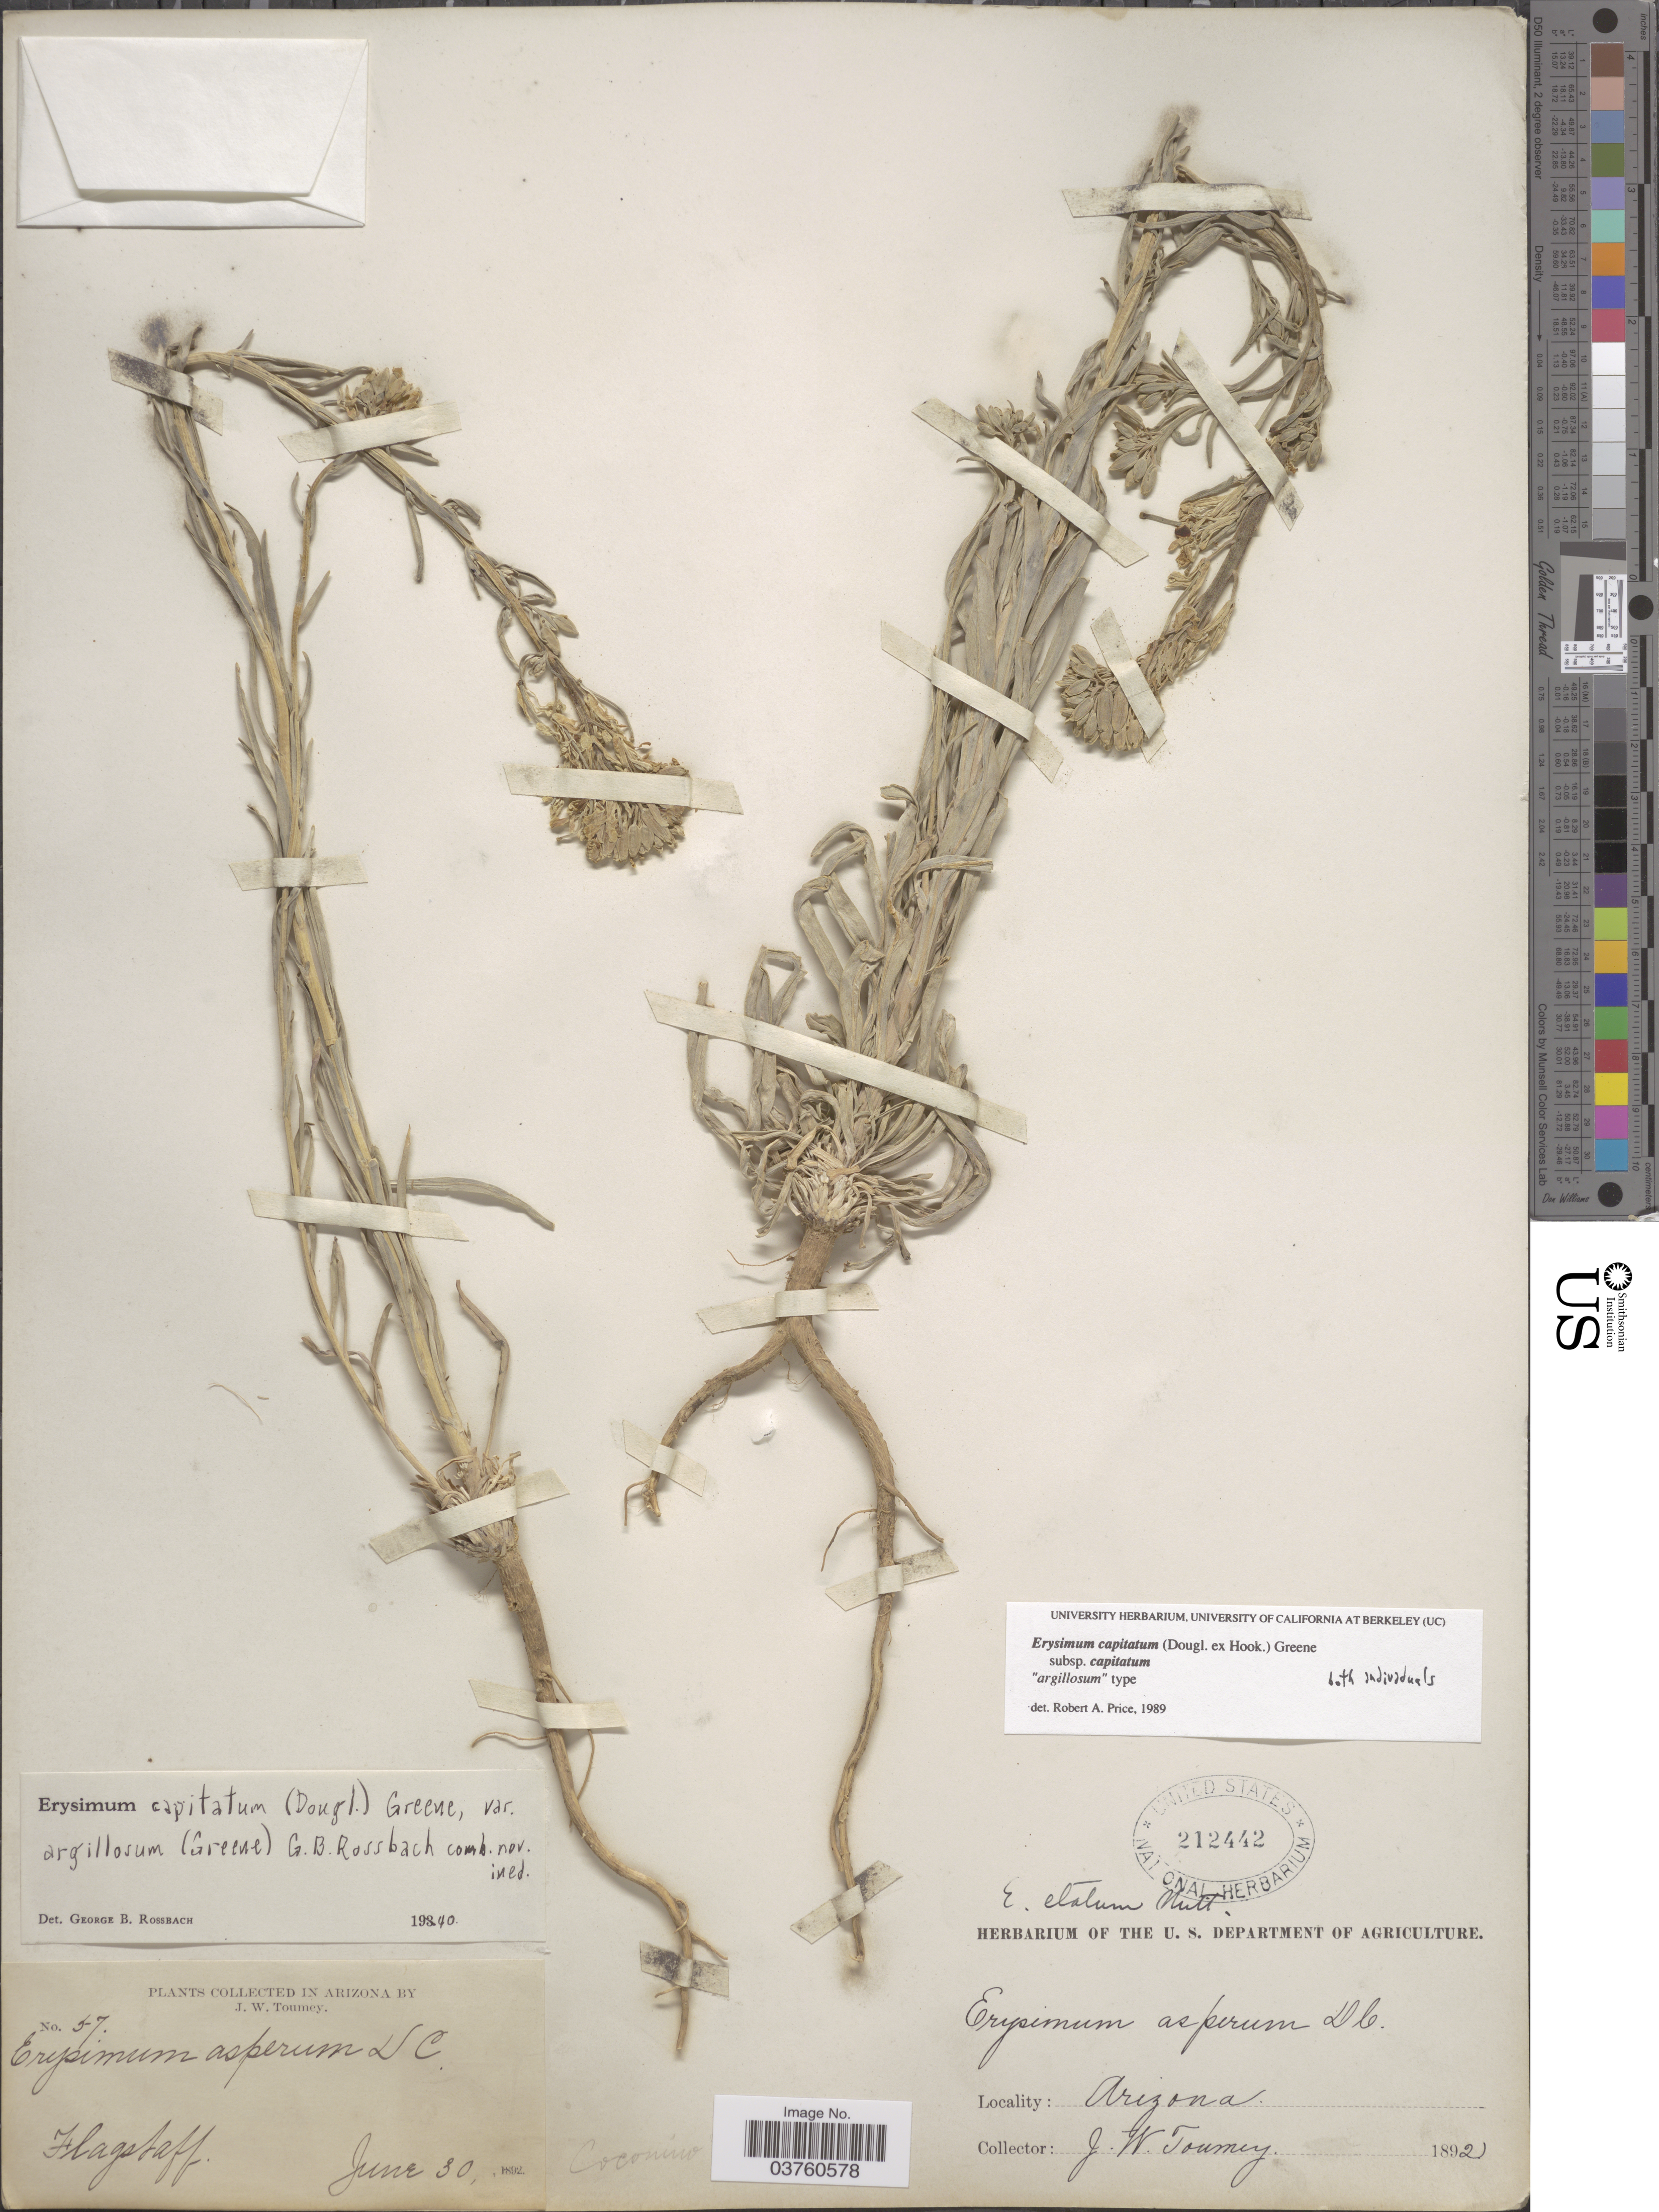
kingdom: Plantae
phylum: Tracheophyta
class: Magnoliopsida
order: Brassicales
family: Brassicaceae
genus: Erysimum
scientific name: Erysimum capitatum subsp. capitatum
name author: (Douglas ex Hook.) Greene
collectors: J. W. Toumey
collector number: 57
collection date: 1892-06-30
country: United States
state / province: Arizona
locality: Flagstaff. Coconino.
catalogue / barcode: US 212442